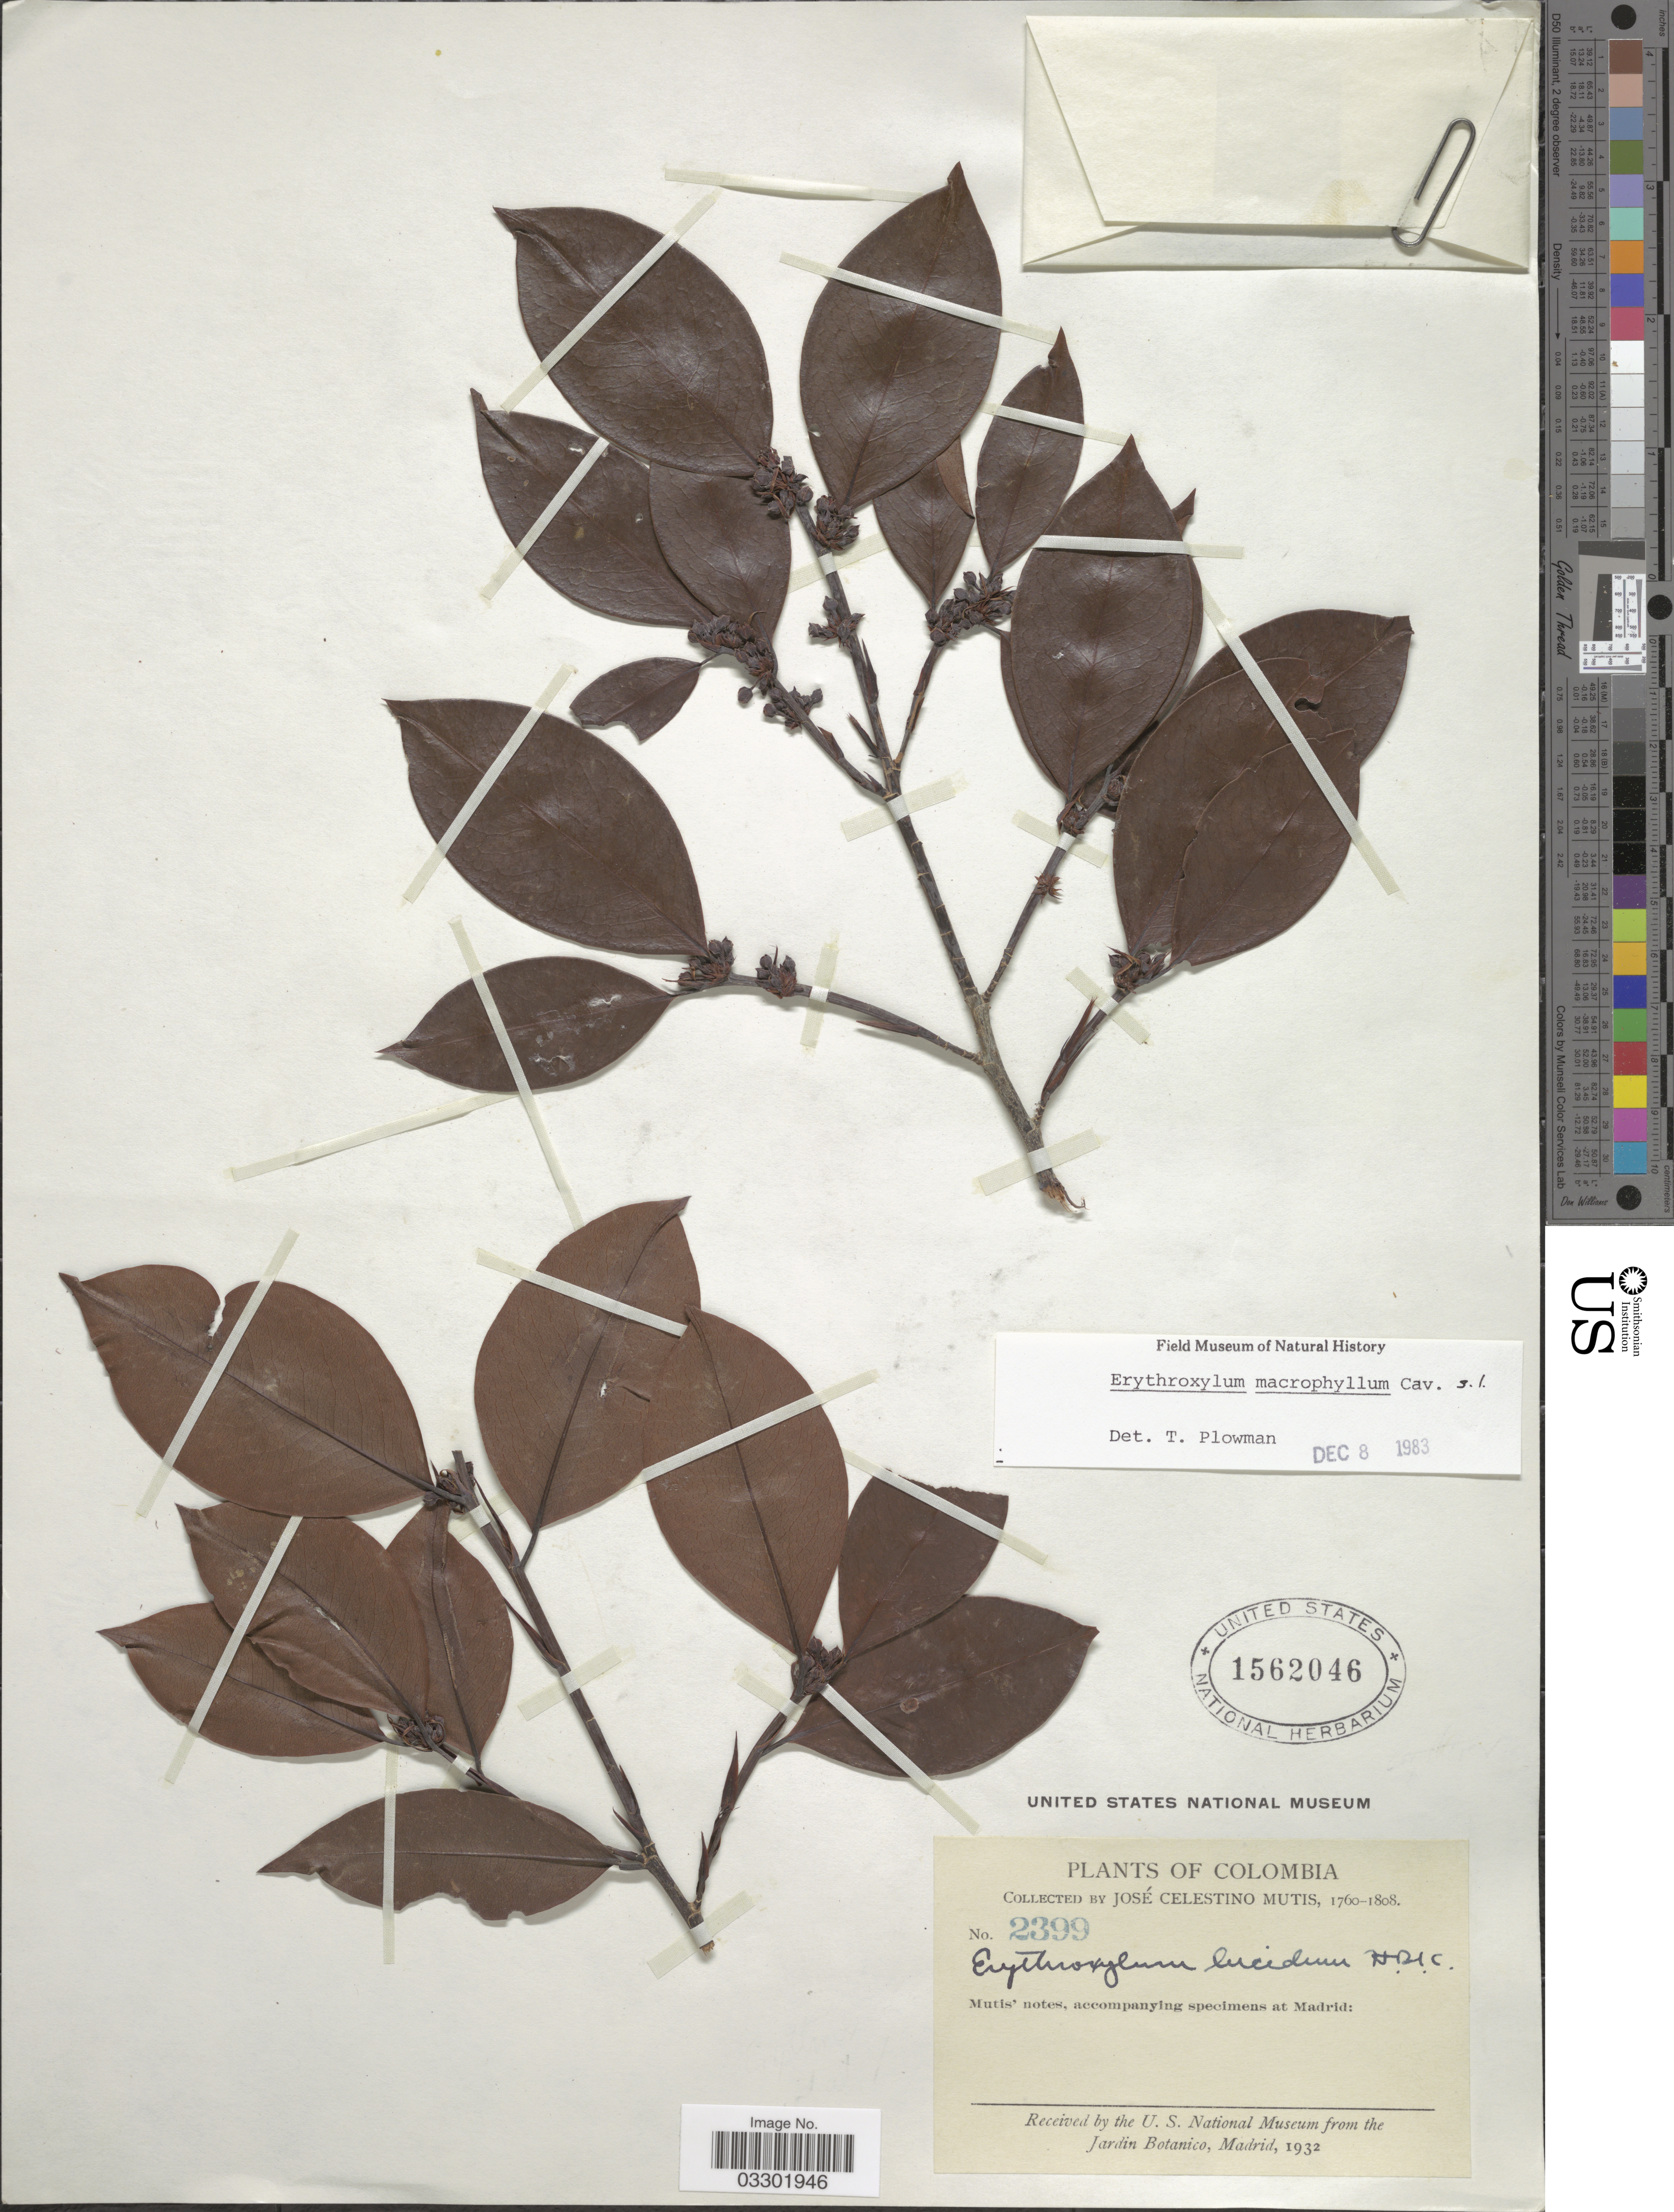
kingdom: Plantae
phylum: Tracheophyta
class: Magnoliopsida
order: Malpighiales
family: Erythroxylaceae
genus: Erythroxylum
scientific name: Erythroxylum macrophyllum var. macrophyllum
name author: Cav.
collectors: J. C. B. Mutis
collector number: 2399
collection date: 1760/1808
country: Colombia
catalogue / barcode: US 1562046